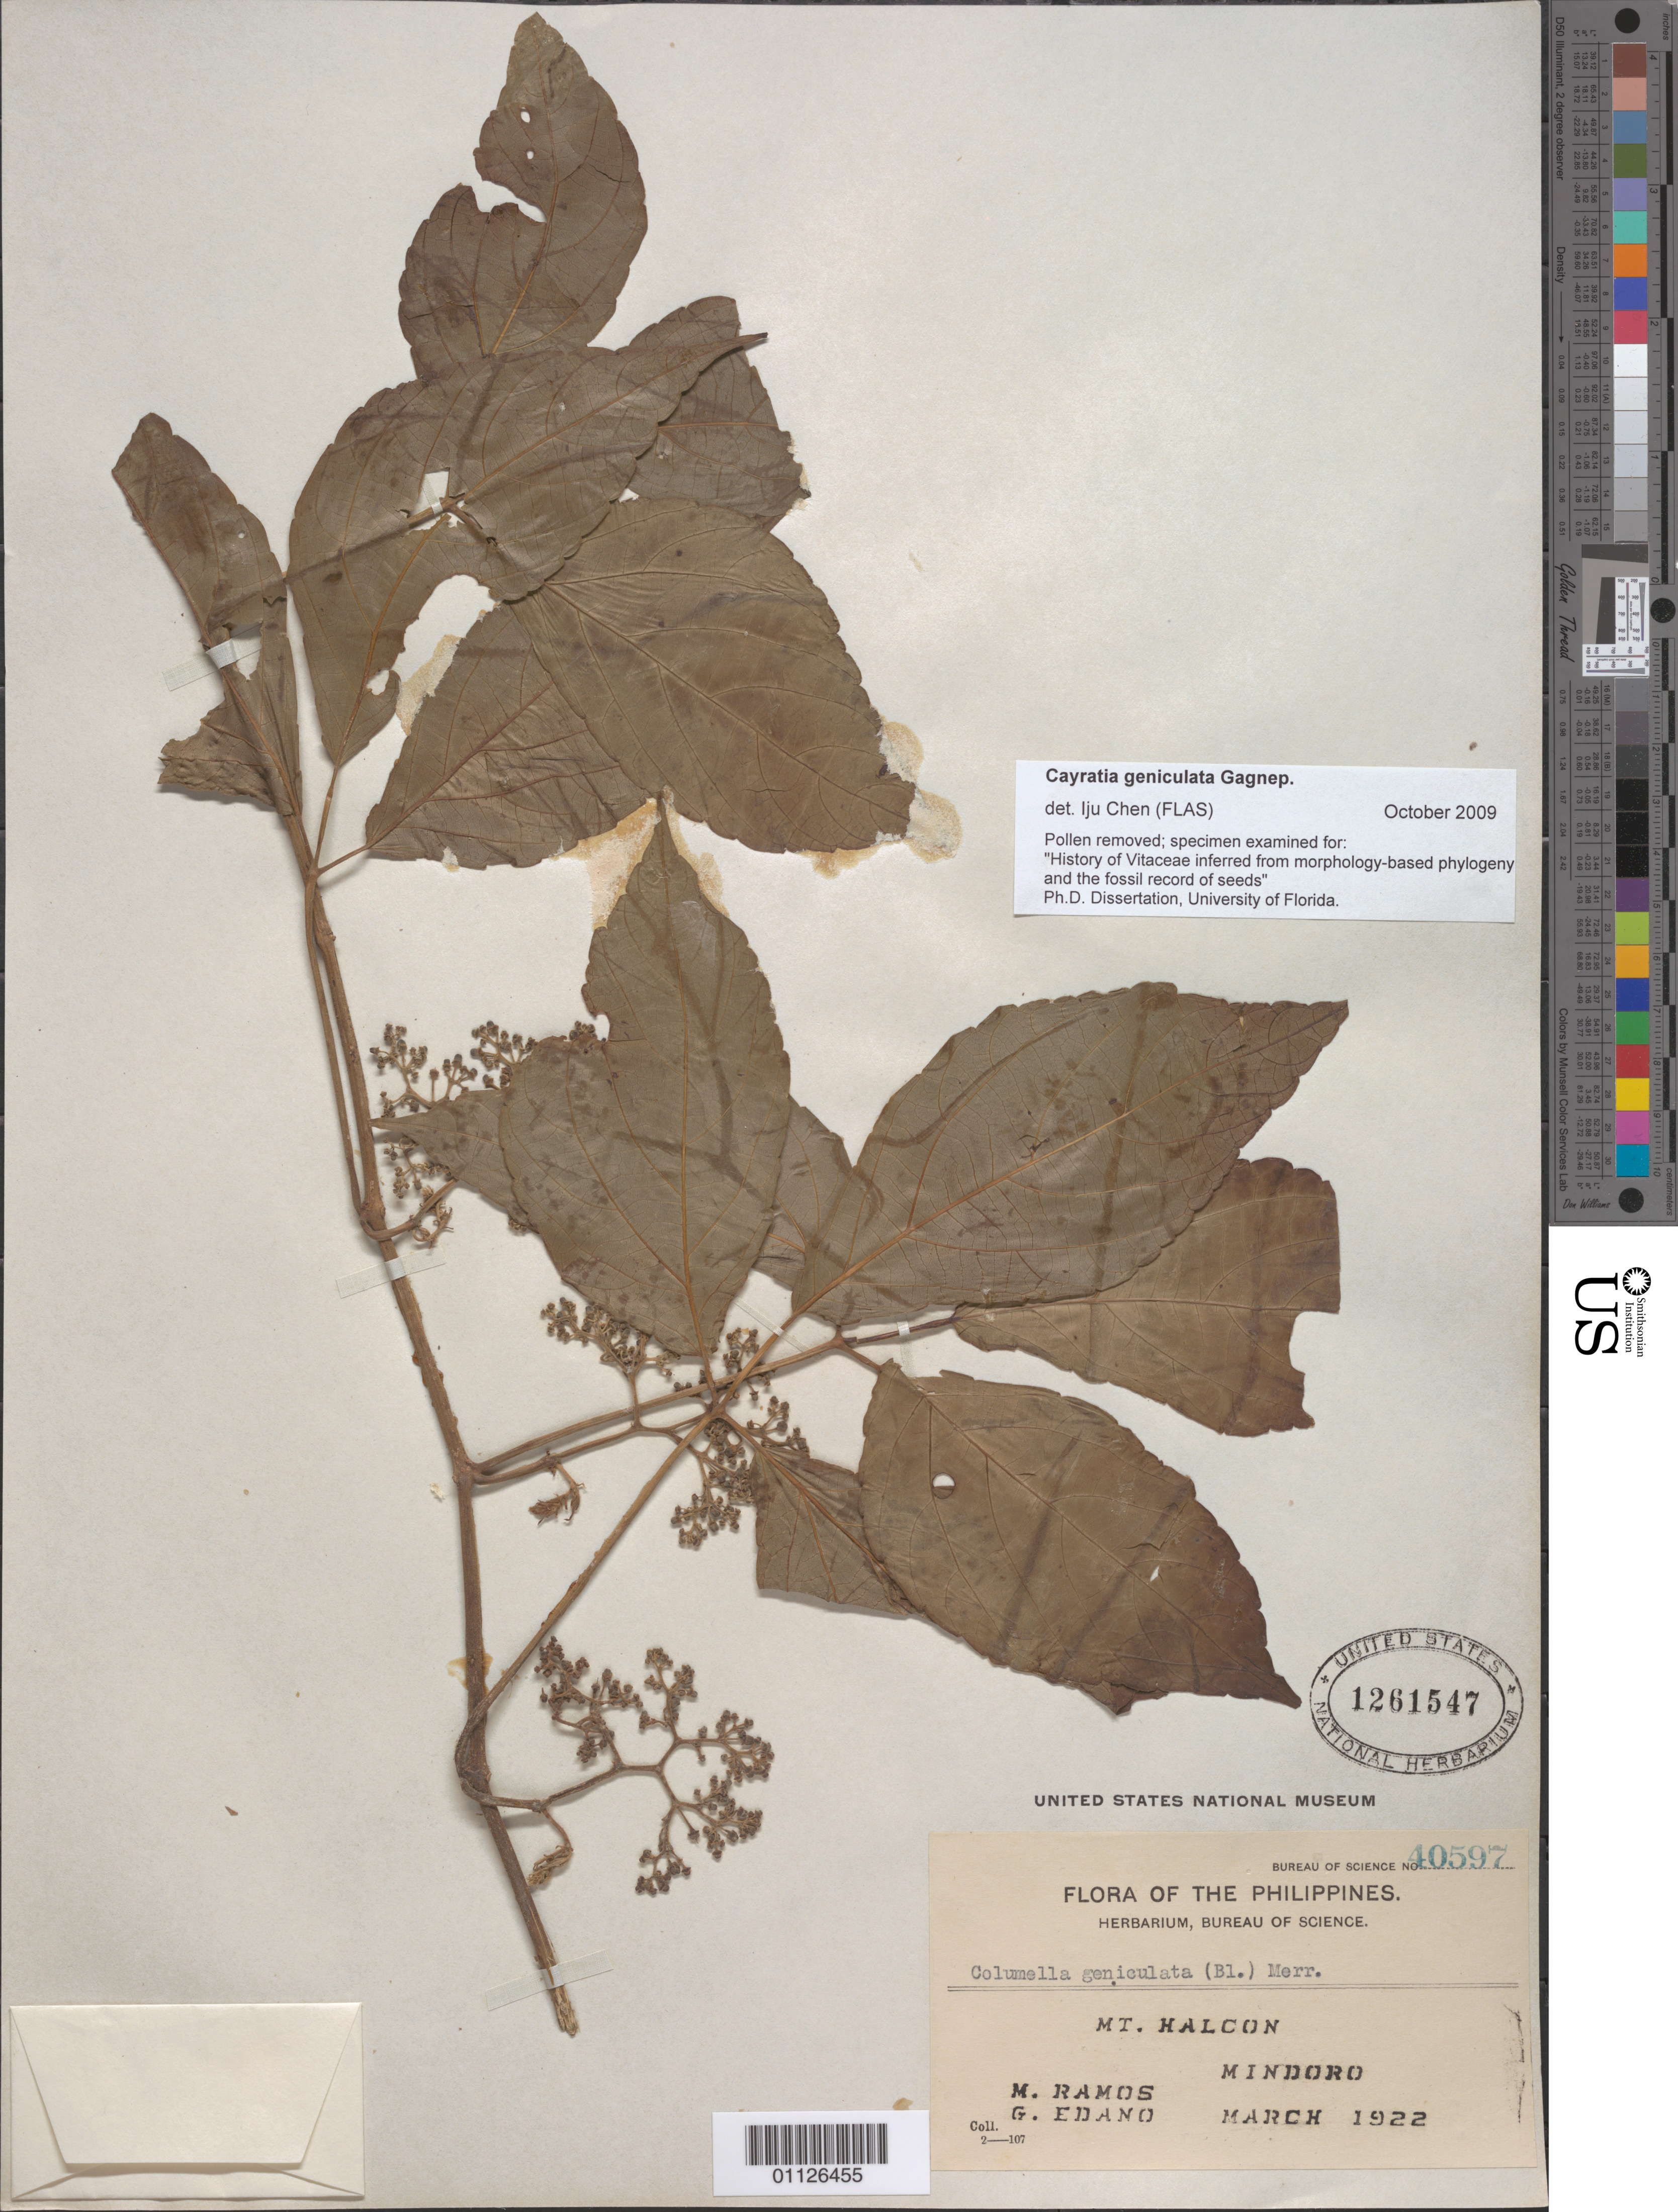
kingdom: Plantae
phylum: Tracheophyta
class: Magnoliopsida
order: Vitales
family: Vitaceae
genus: Cayratia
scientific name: Cayratia geniculata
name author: (Blume) Gagnep.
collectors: M. Ramos & G. Edaño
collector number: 40597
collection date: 1922-03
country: Philippines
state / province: Mimaropa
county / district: Mindoro Oriental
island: Mindoro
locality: Mt Halcon.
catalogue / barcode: US 1261547